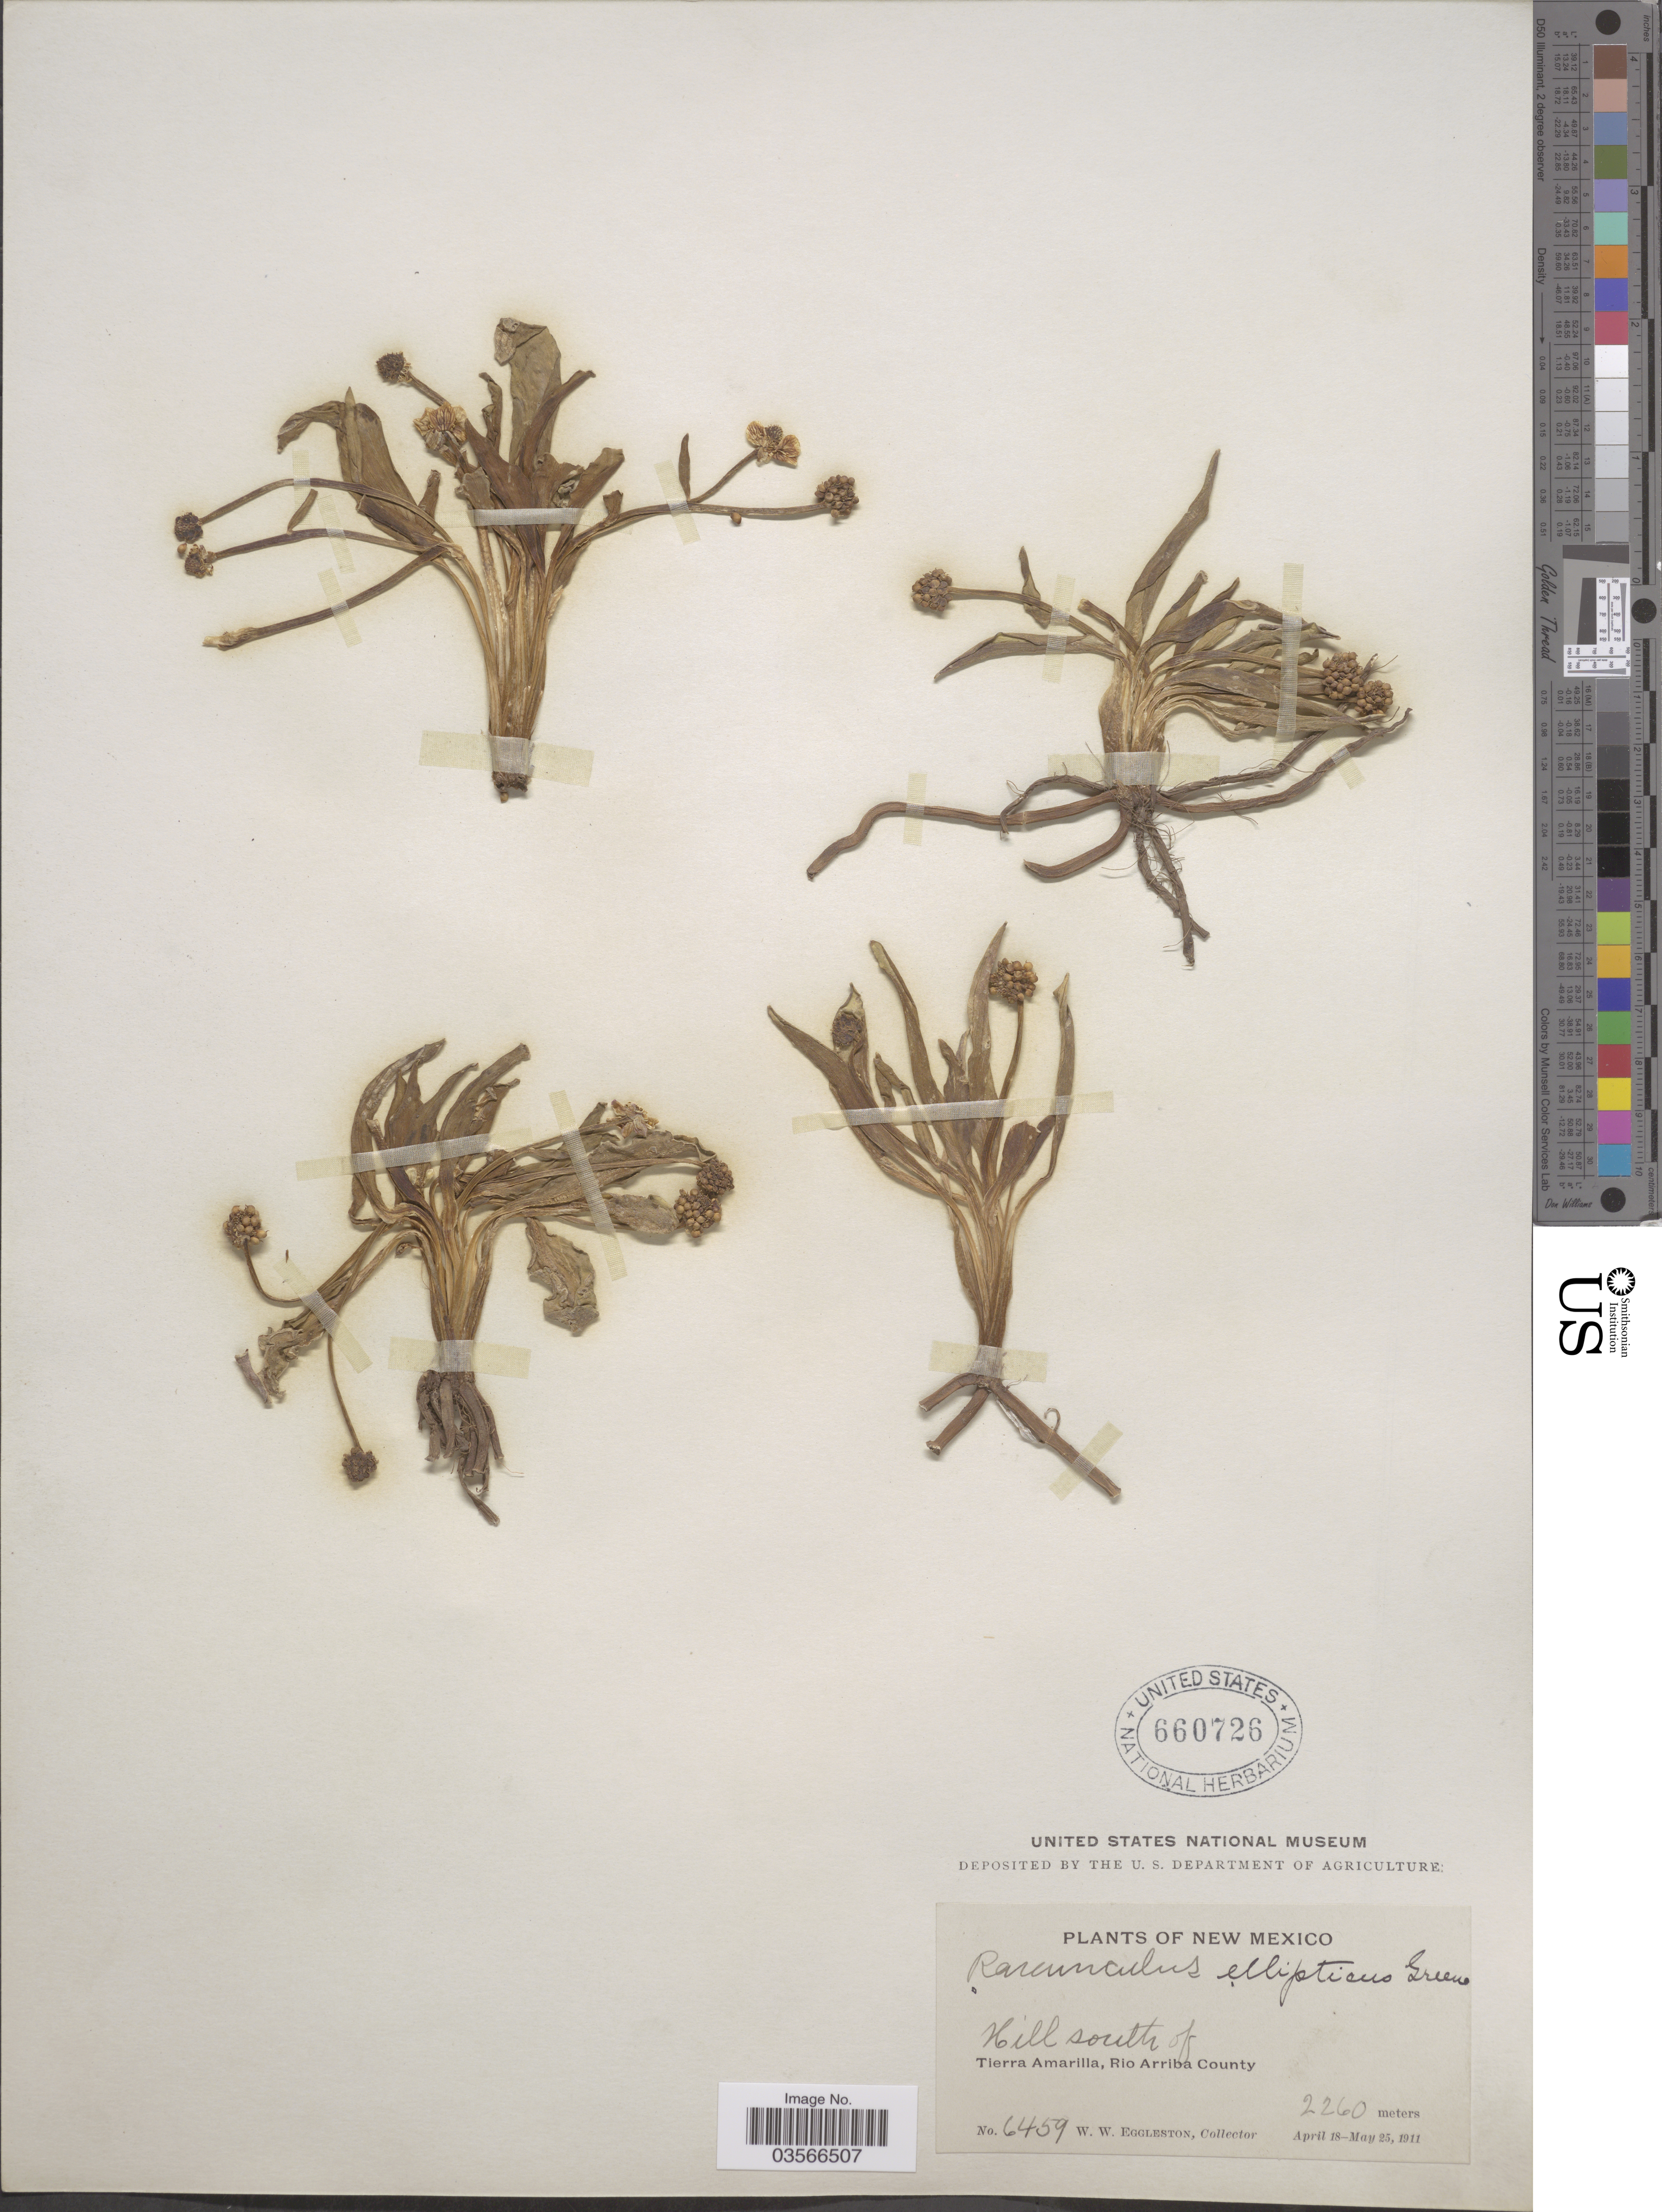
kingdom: Plantae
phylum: Tracheophyta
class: Magnoliopsida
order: Ranunculales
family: Ranunculaceae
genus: Ranunculus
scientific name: Ranunculus glaberrimus var. ellipticus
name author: (Greene) Greene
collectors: W. W. Eggleston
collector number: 6459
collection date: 1911-04-18/1911-05-25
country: United States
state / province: New Mexico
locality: Hill south of Tierra Amarilla, Rio Arriba County.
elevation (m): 2260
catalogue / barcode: US 660726